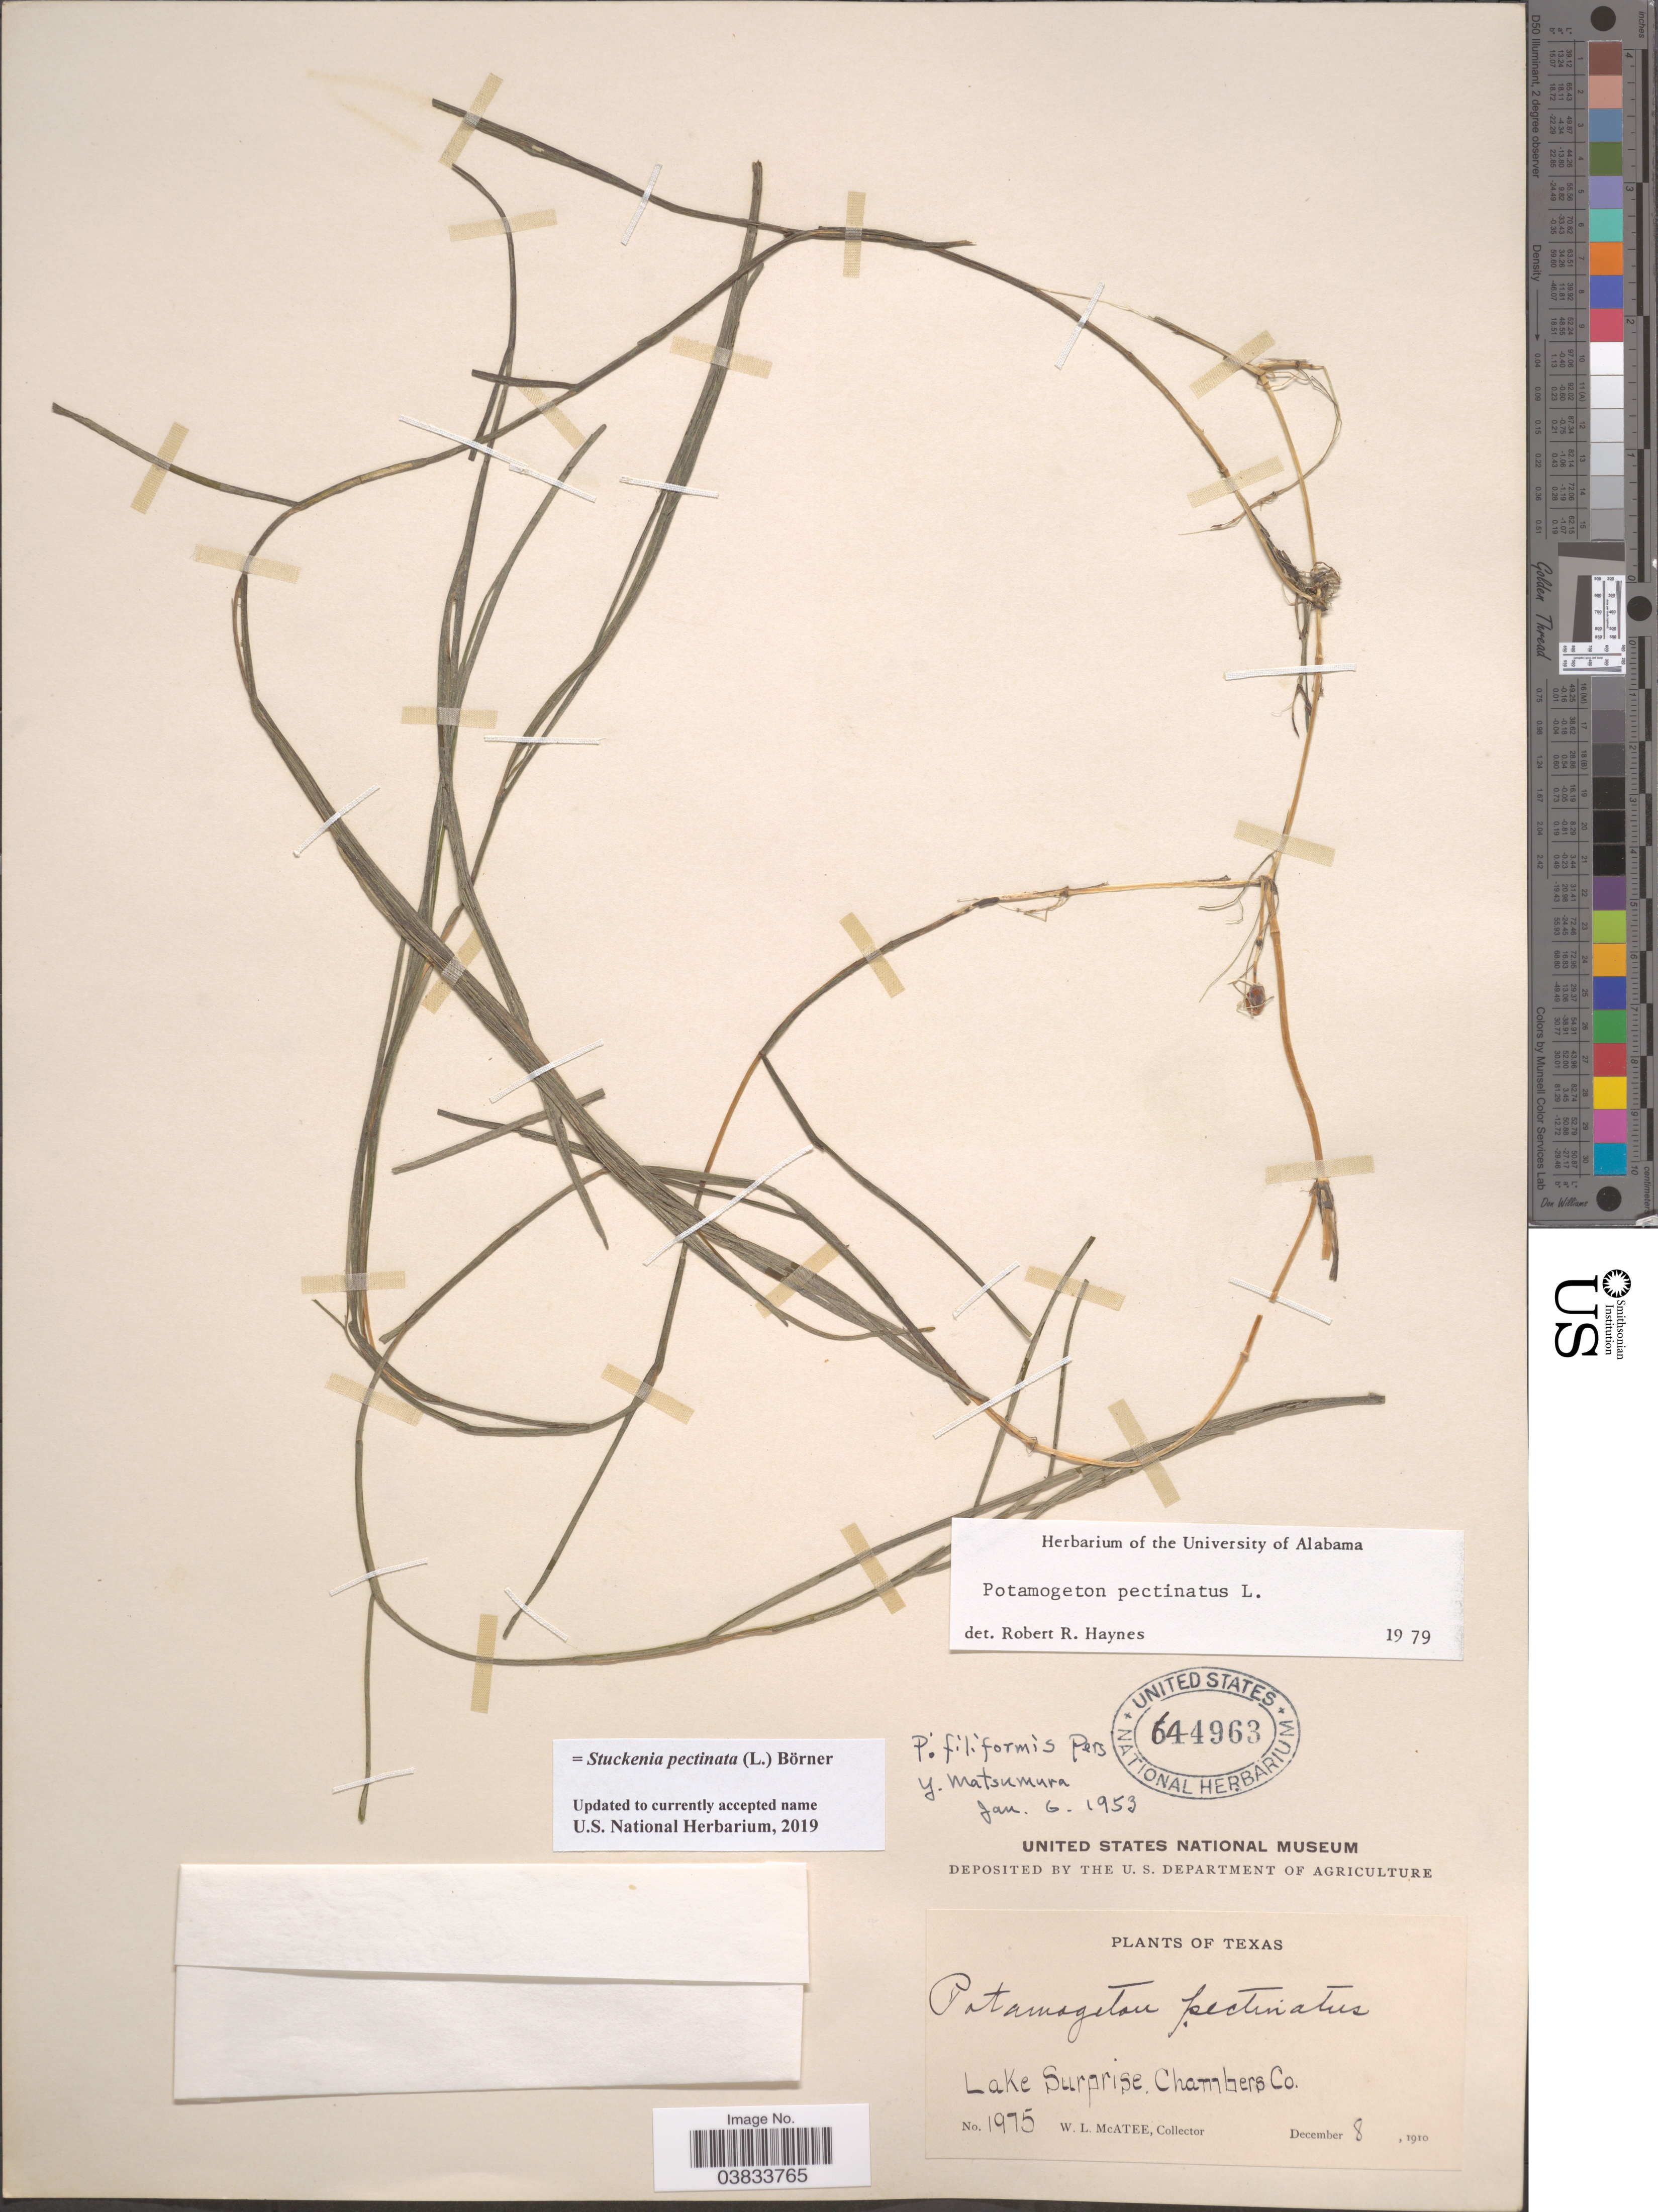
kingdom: Plantae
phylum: Tracheophyta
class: Liliopsida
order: Alismatales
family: Potamogetonaceae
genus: Stuckenia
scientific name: Stuckenia pectinata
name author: (L.) Börner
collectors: W. McAtee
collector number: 1975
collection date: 1910-12-08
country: United States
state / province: Texas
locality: Lake Surprise, Chambers Co.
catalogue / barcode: US 644963